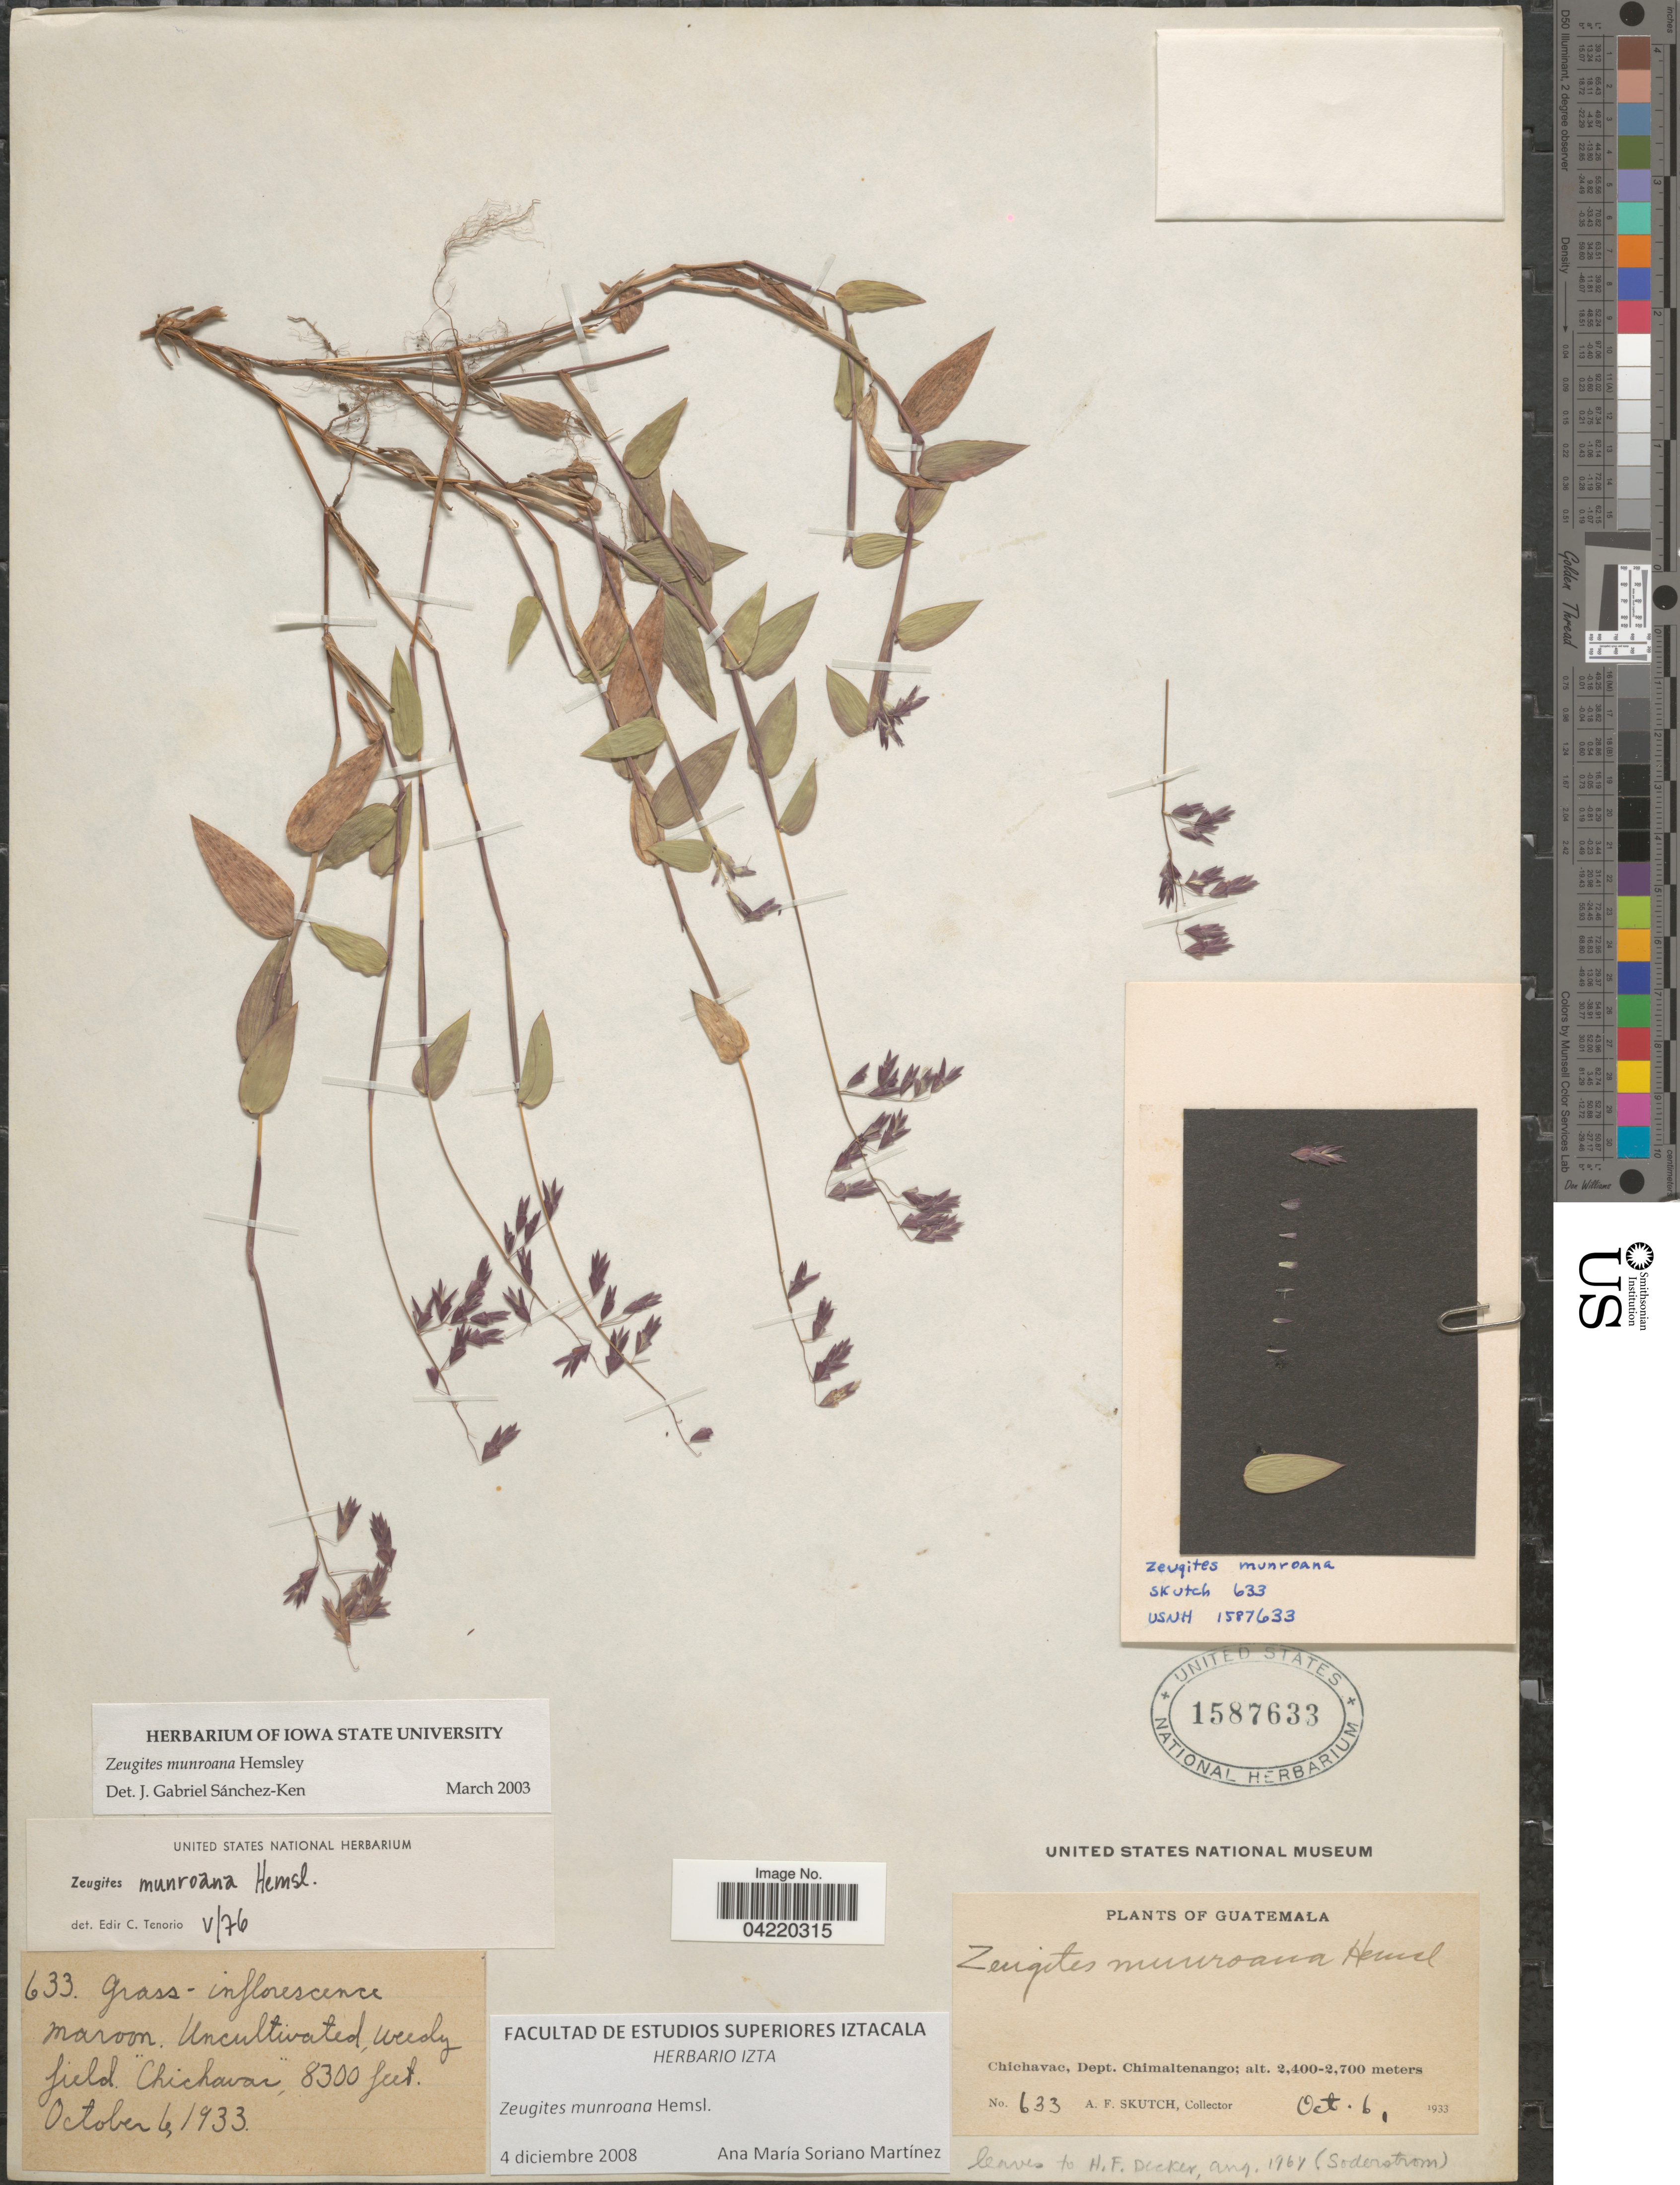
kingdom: Plantae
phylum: Tracheophyta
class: Liliopsida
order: Poales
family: Poaceae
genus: Zeugites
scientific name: Zeugites munroanus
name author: Hemsl.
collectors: A. F. Skutch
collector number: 633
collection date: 1933-10-06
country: Guatemala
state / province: Chimaltenango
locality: Chichavac, Dept. Chimaltenango.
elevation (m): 2400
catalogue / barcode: US 1587633